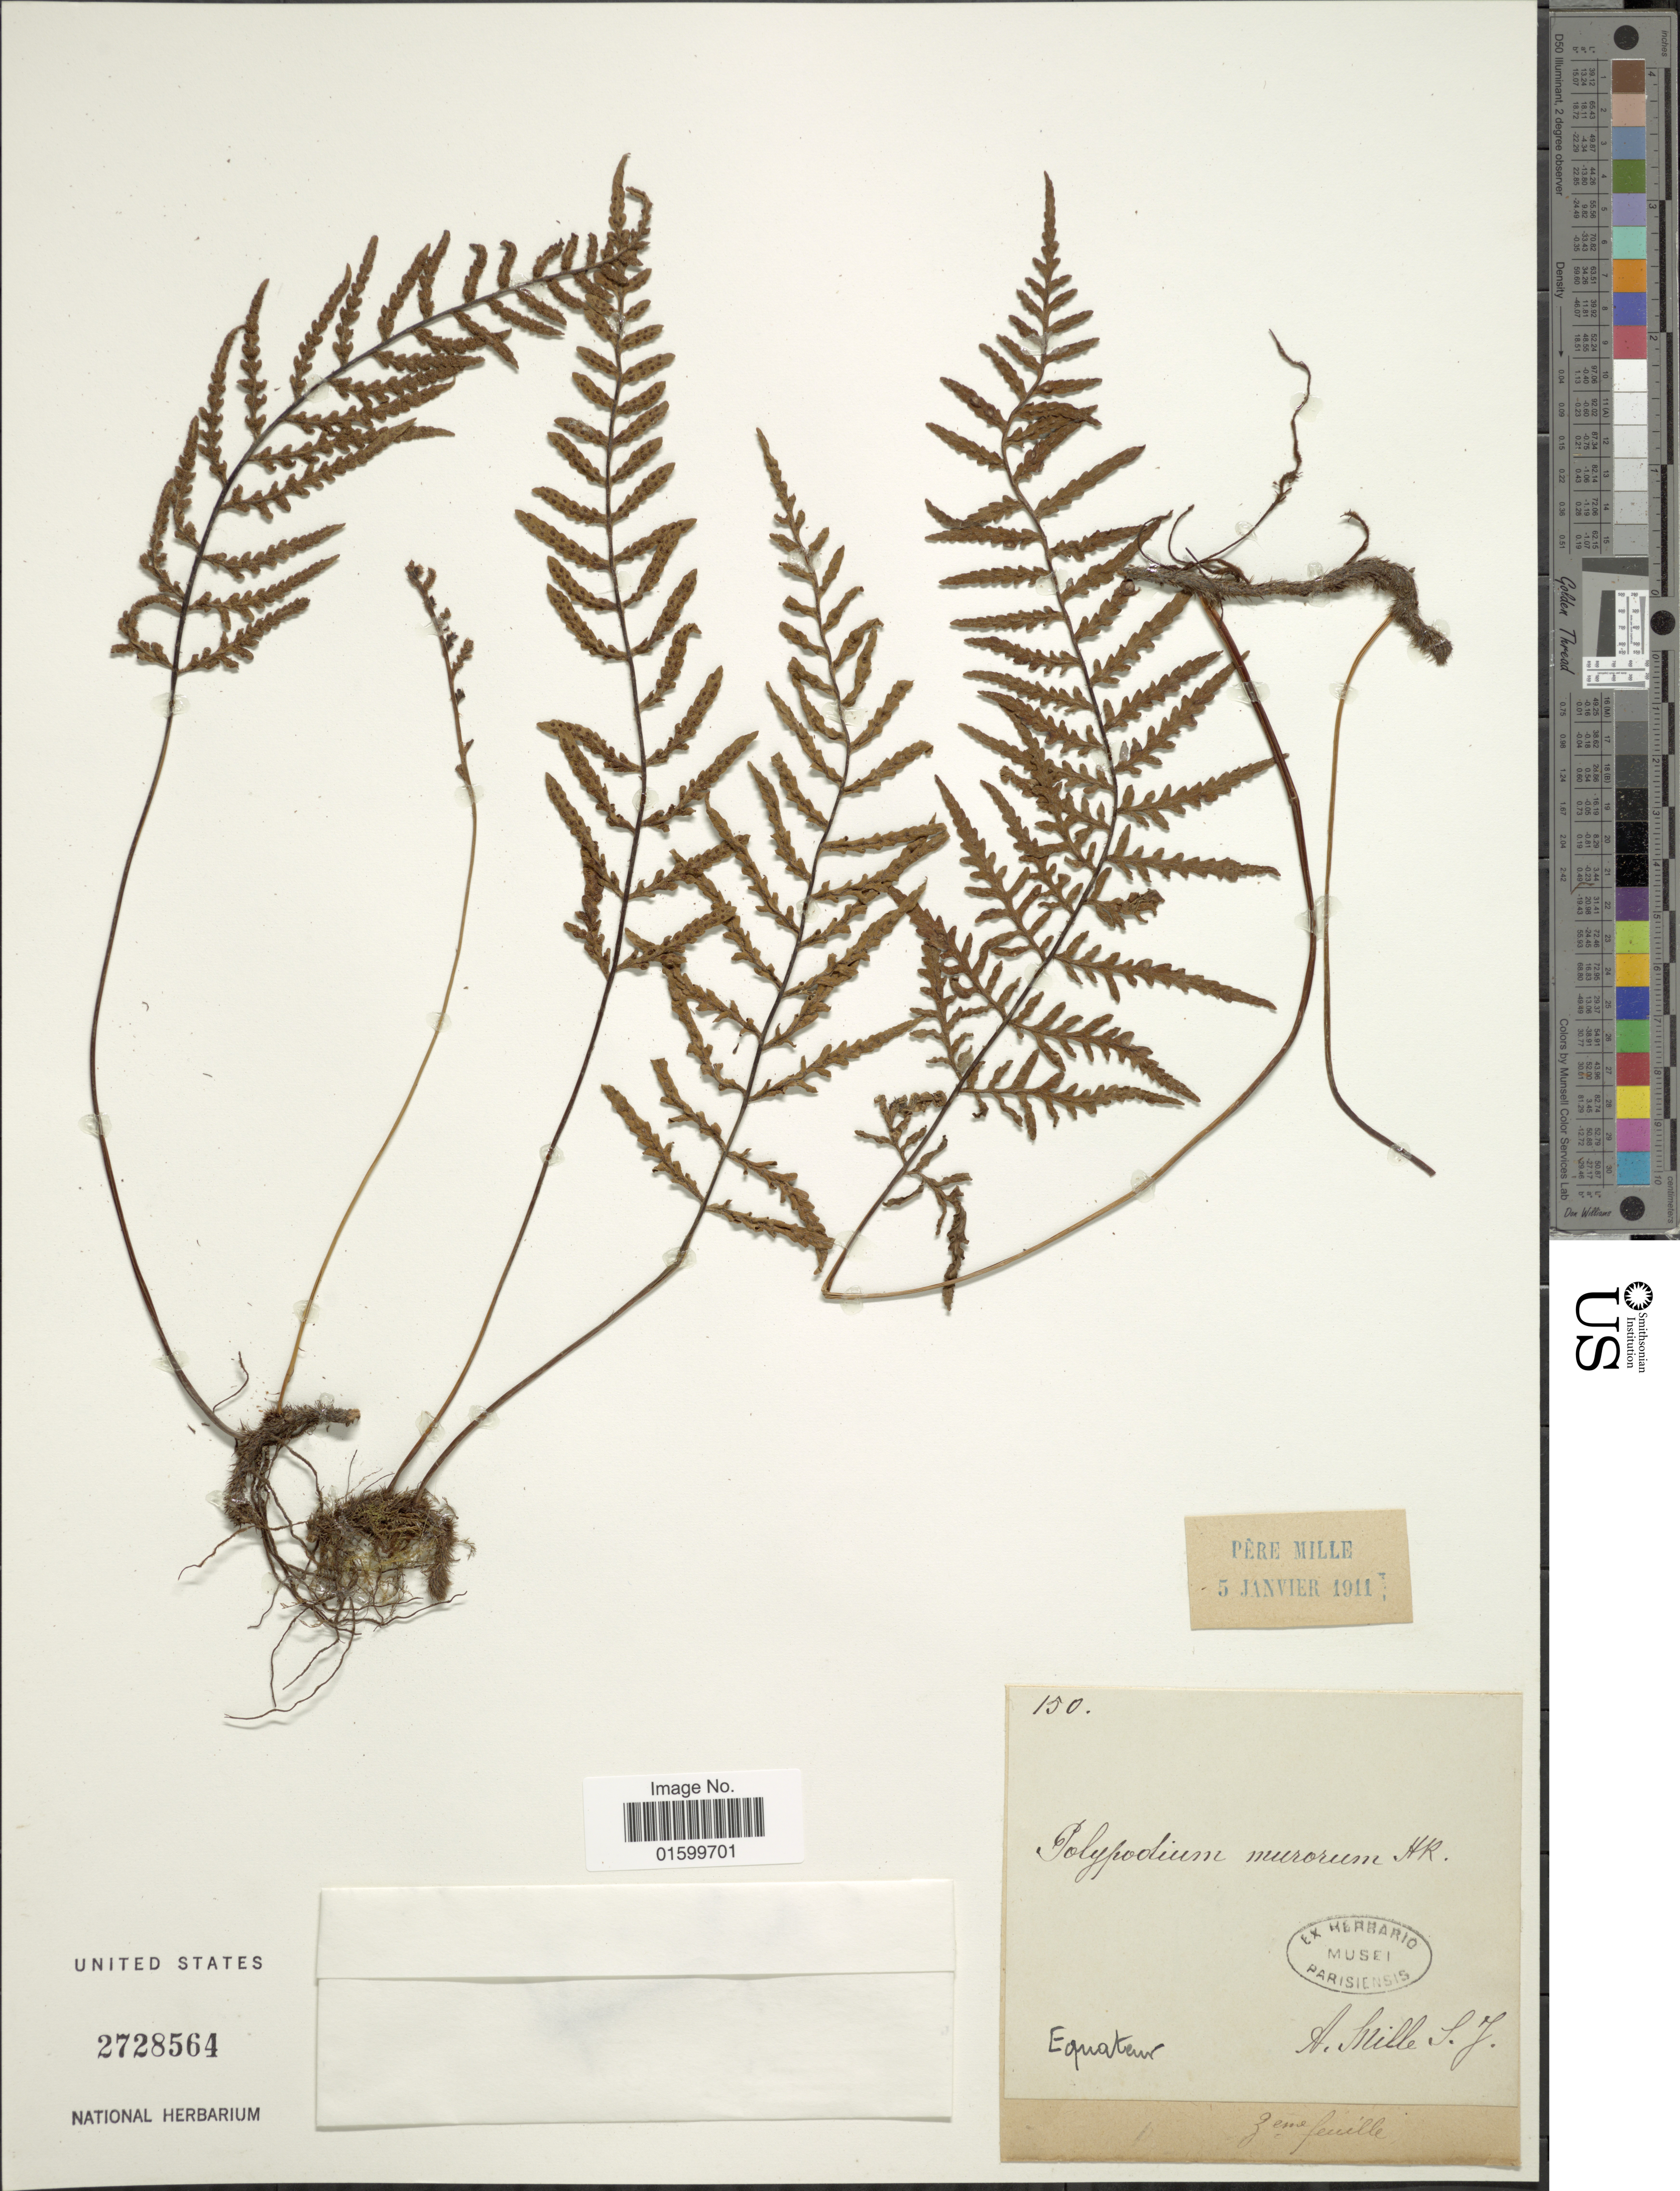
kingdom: Plantae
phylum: Tracheophyta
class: Polypodiopsida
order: Polypodiales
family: Polypodiaceae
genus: Pleopeltis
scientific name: Pleopeltis murorum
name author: (Hook.) A.R. Sm. & Tejero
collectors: A. Mille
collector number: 150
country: Ecuador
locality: Equateur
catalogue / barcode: US 2728564